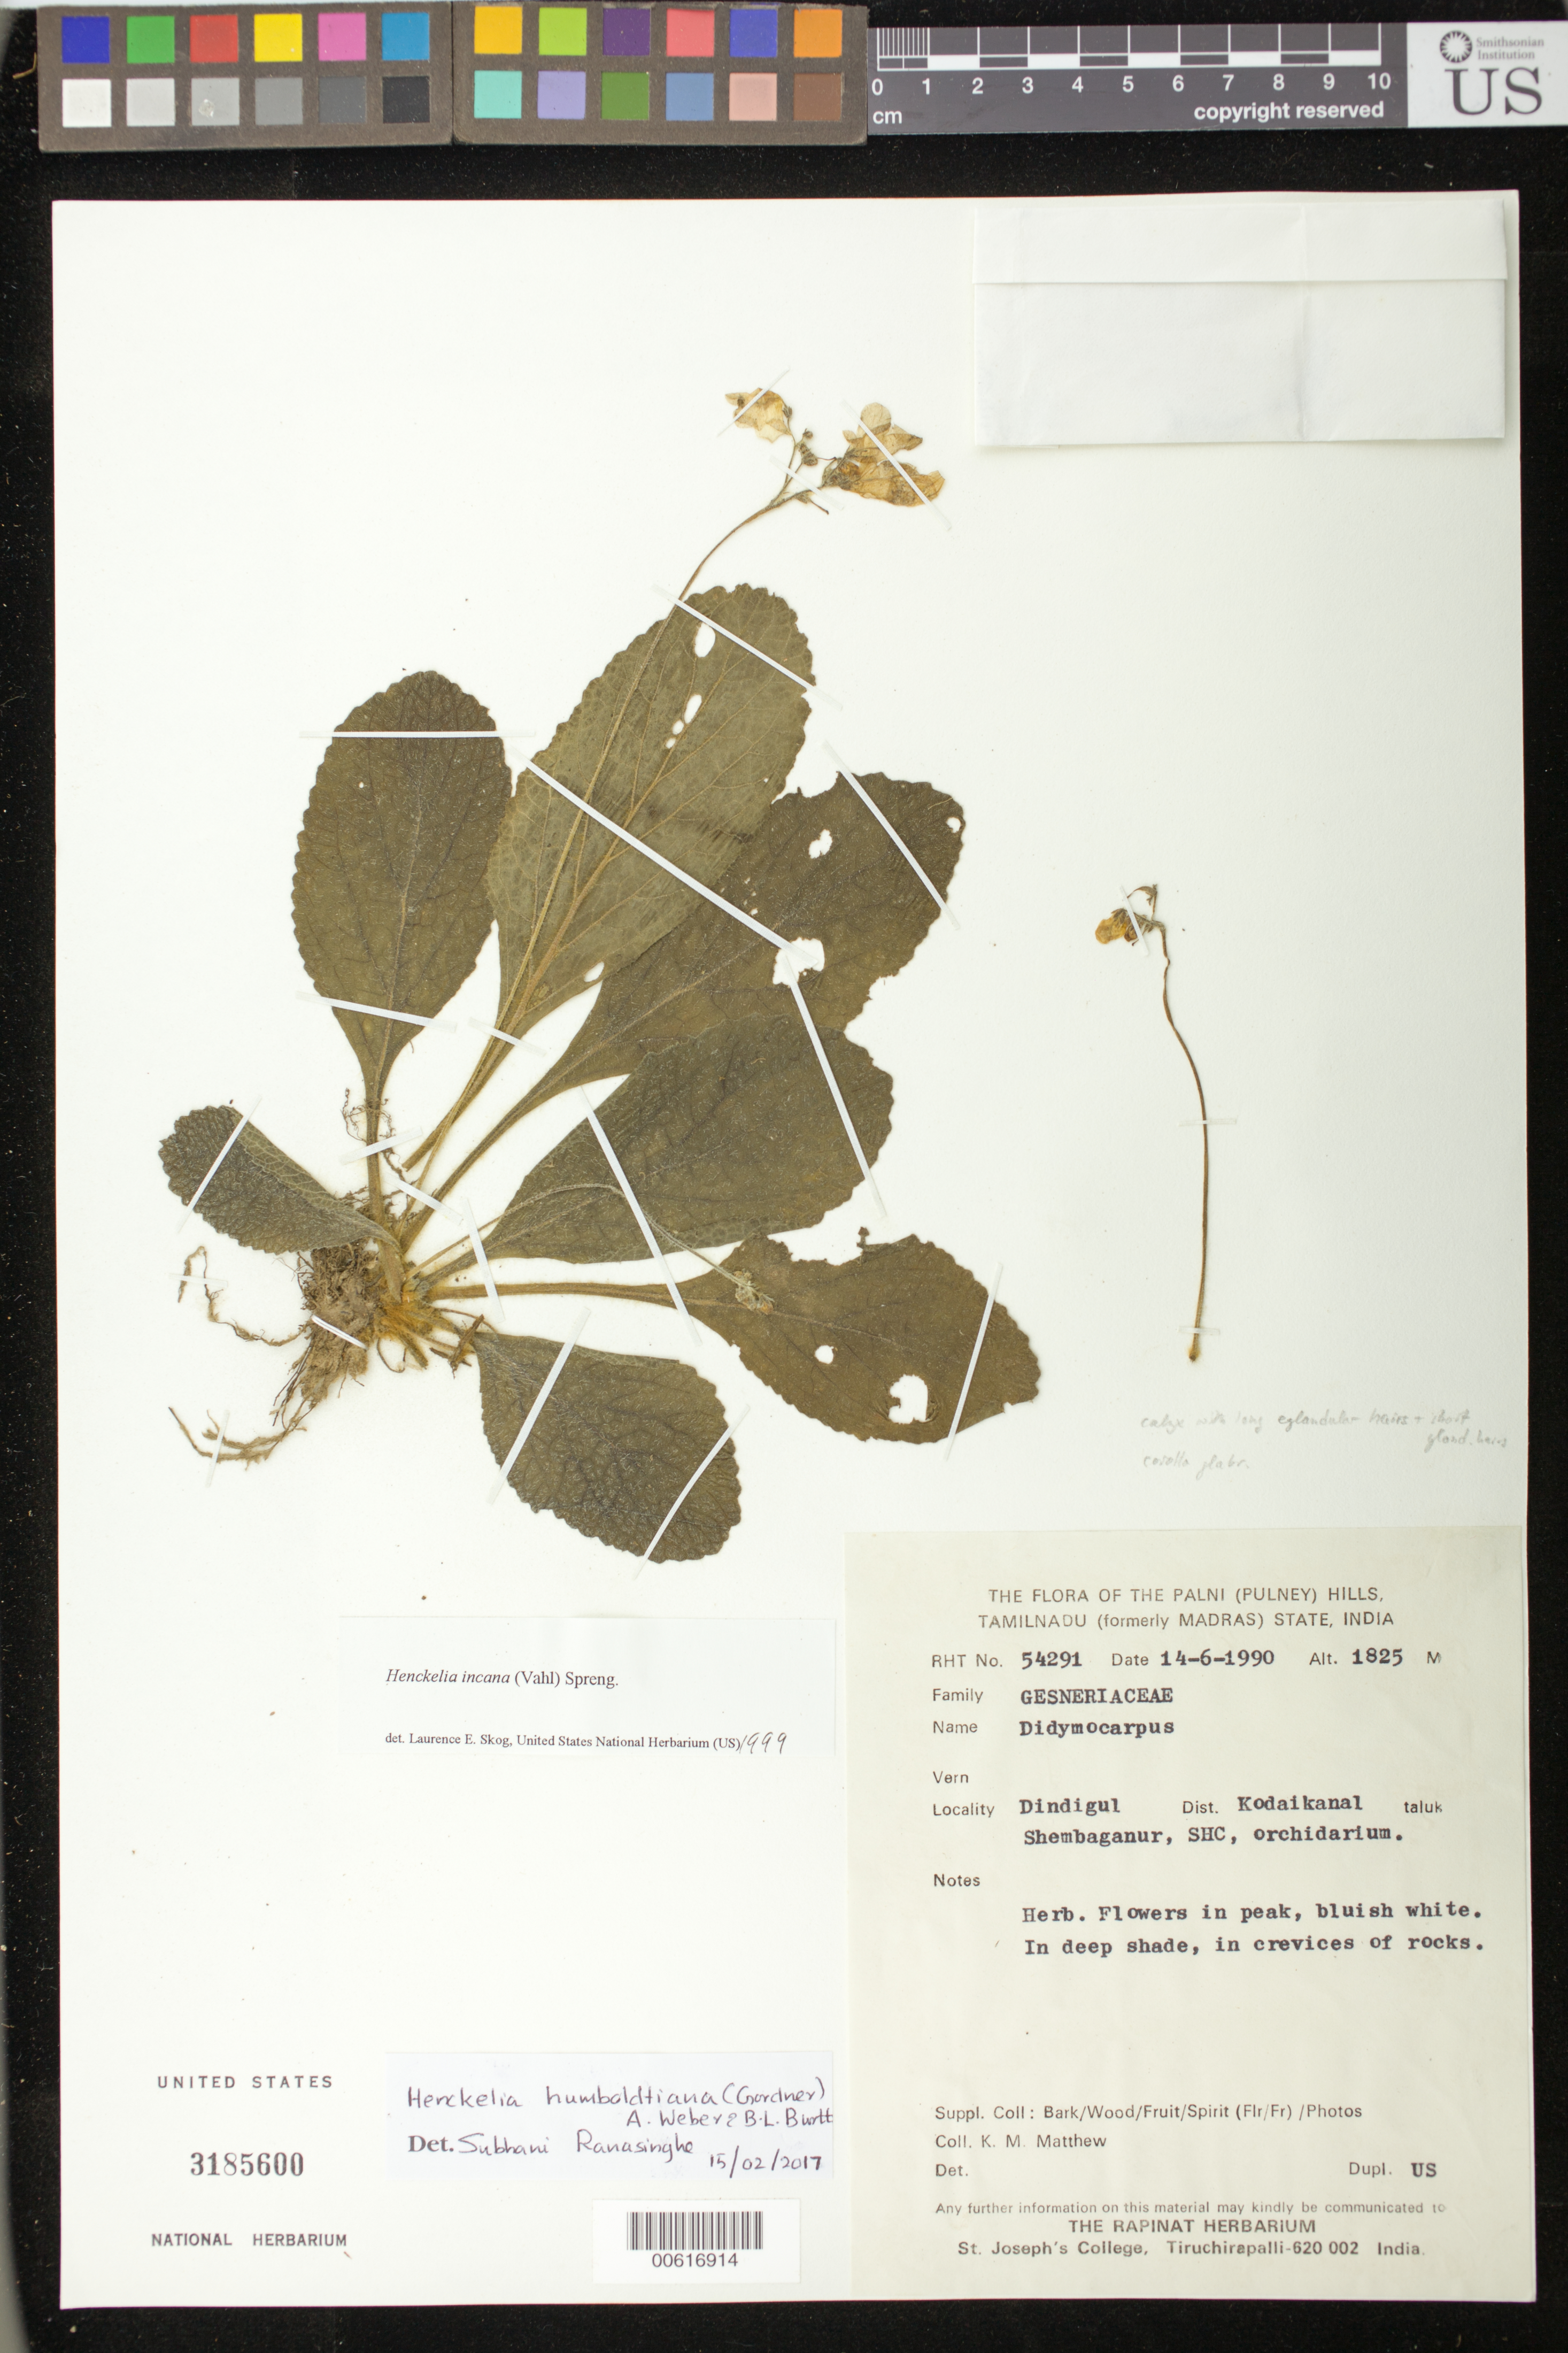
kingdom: Plantae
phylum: Tracheophyta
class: Magnoliopsida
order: Lamiales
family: Gesneriaceae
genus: Henckelia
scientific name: Henckelia humboldtiana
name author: (Gardner) A. Weber & B.L. Burtt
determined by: Ranasinghe, Subhani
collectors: K. M. Matthew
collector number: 54291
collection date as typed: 14 Jun 1990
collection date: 1990-06-14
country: India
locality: Dingigul, kodaikanal taluk, shembaganur, shc, orchidarum vandaravu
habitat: In deep shade, in crevices of rocks.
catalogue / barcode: US 3185600